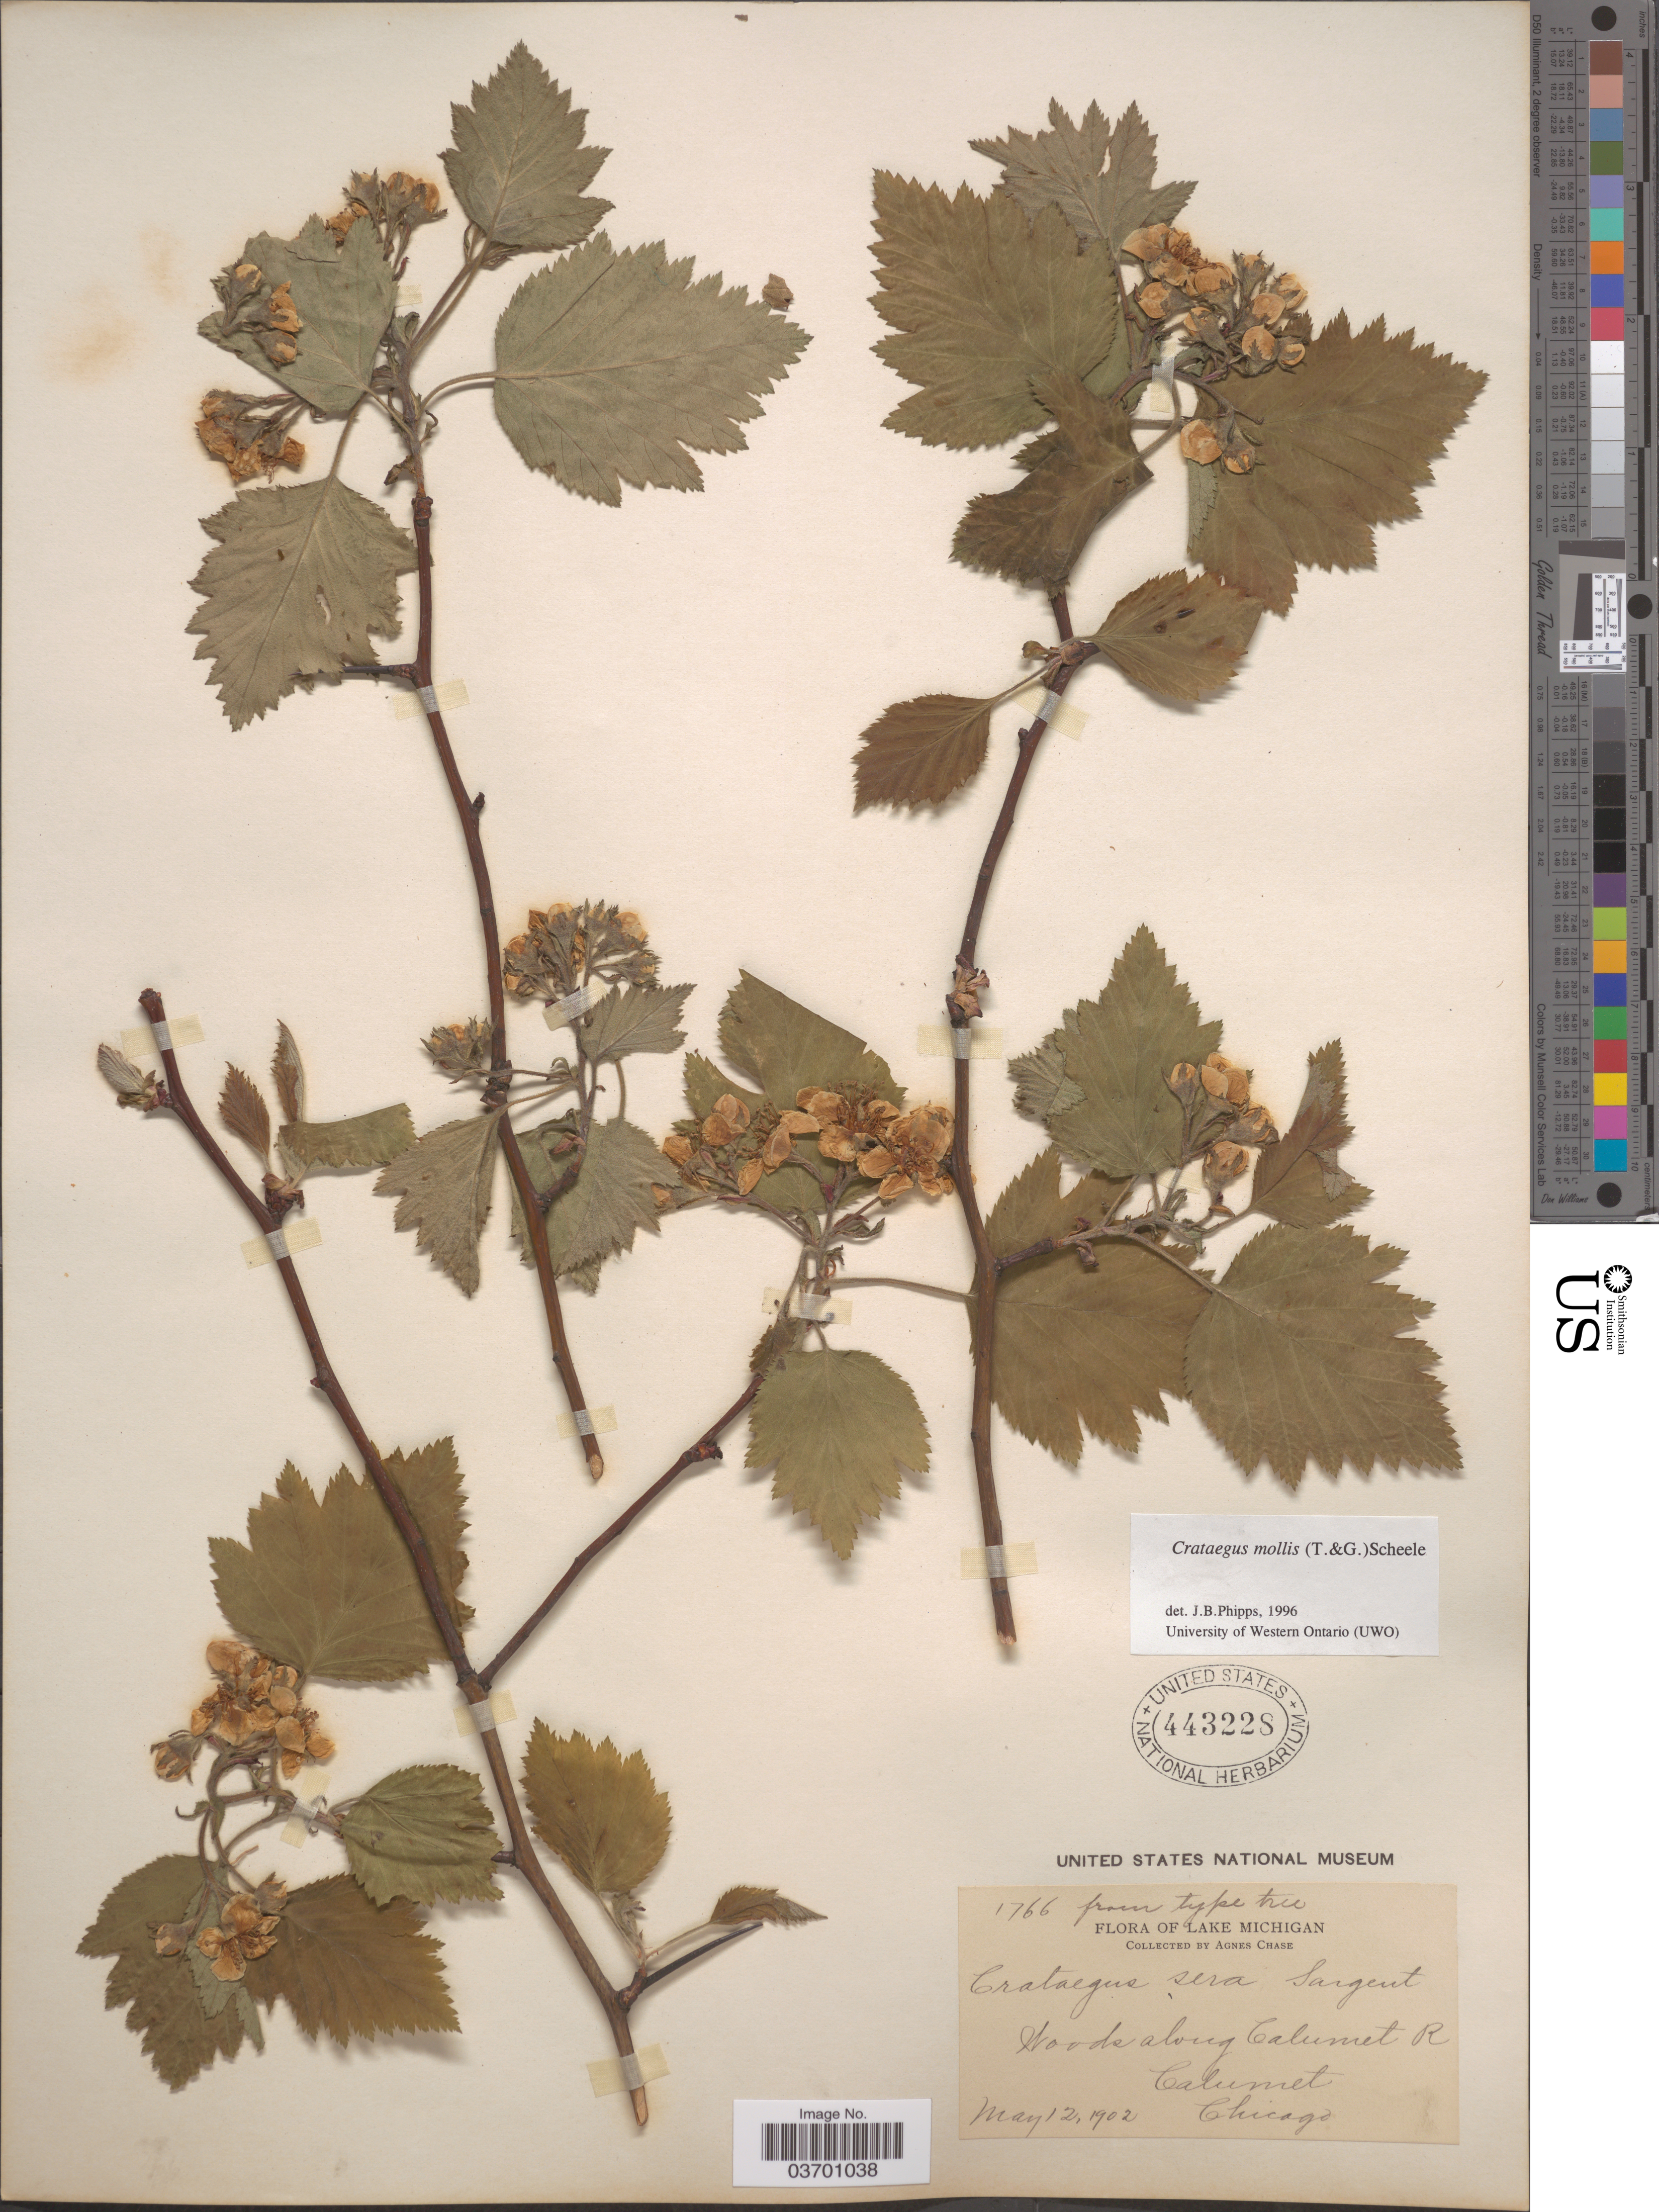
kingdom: Plantae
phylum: Tracheophyta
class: Magnoliopsida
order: Rosales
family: Rosaceae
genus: Crataegus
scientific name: Crataegus mollis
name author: (Torr. & A. Gray) Scheele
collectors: A. Chase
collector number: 1766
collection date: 1902-05-12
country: United States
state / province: Michigan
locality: Lake Michigan. Woods along Calumet R. Calumet. Chicago.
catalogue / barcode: US 443228